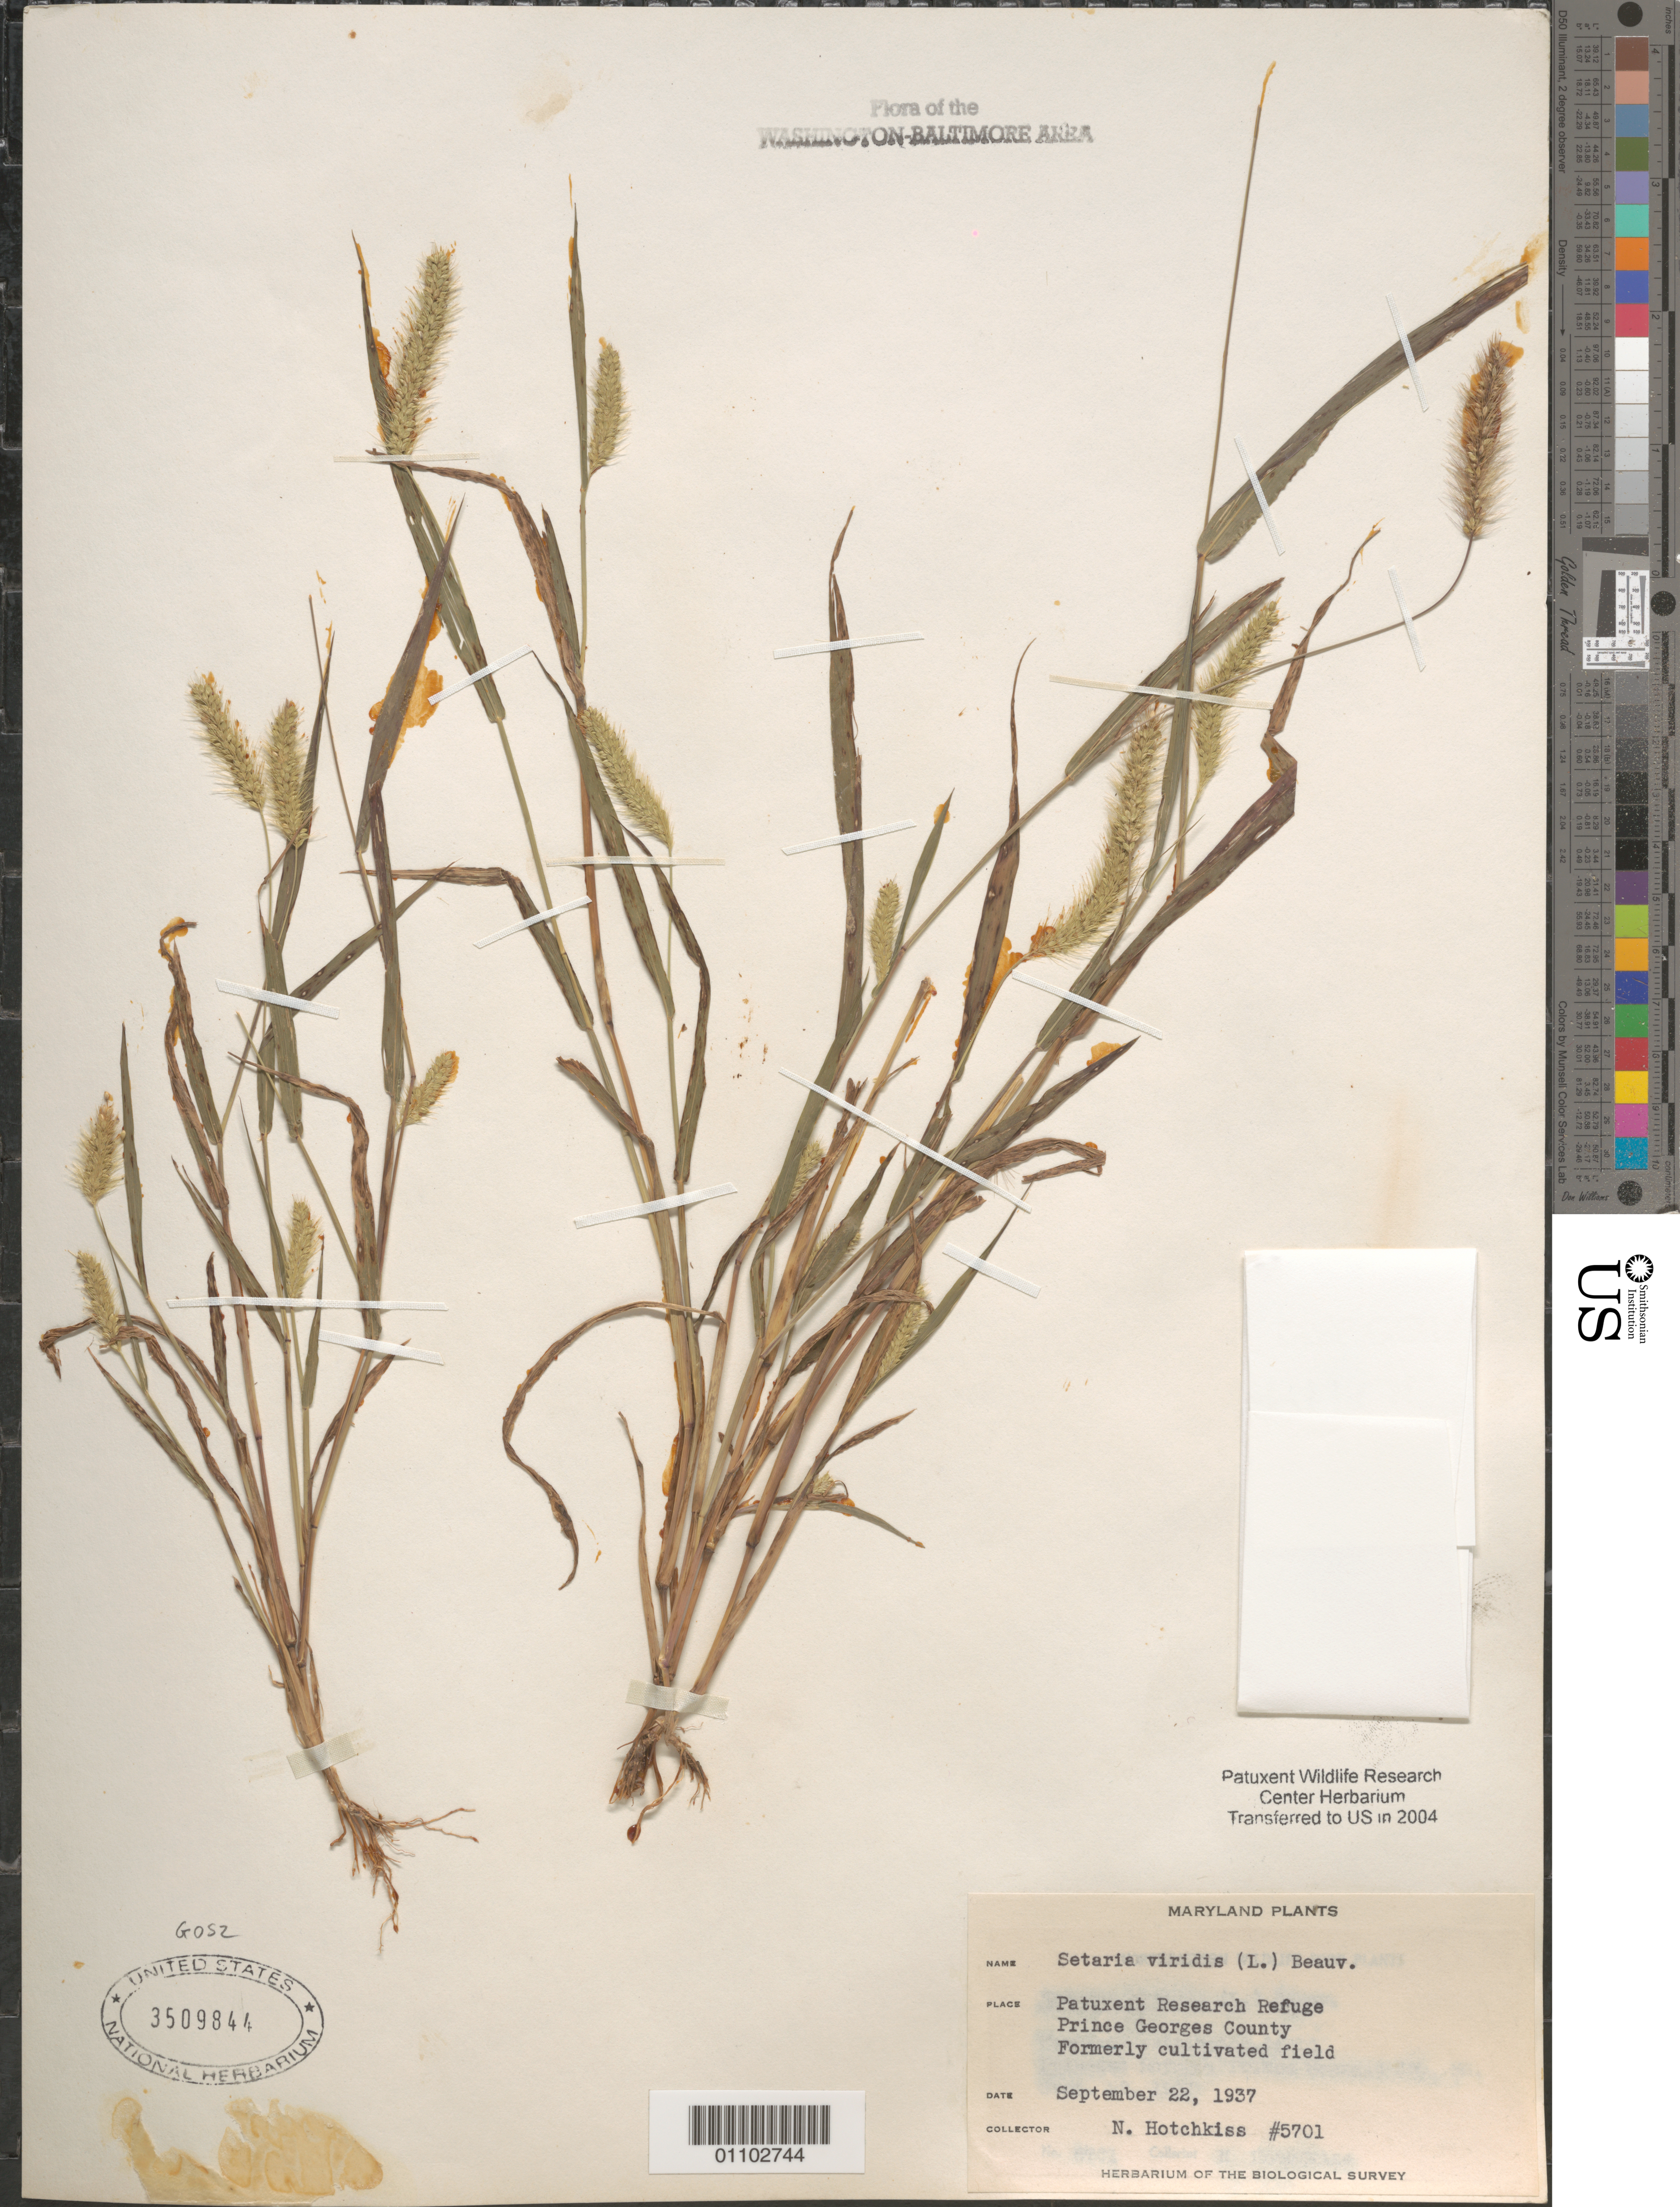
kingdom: Plantae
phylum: Tracheophyta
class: Liliopsida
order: Poales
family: Poaceae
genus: Setaria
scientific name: Setaria viridis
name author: (L.) P. Beauv.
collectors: N. Hotchkiss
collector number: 5701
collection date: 1937-09-22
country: United States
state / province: Maryland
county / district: Prince George's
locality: Patuxent Research Refuge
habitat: Formerly cultivated field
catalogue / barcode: US 3509844